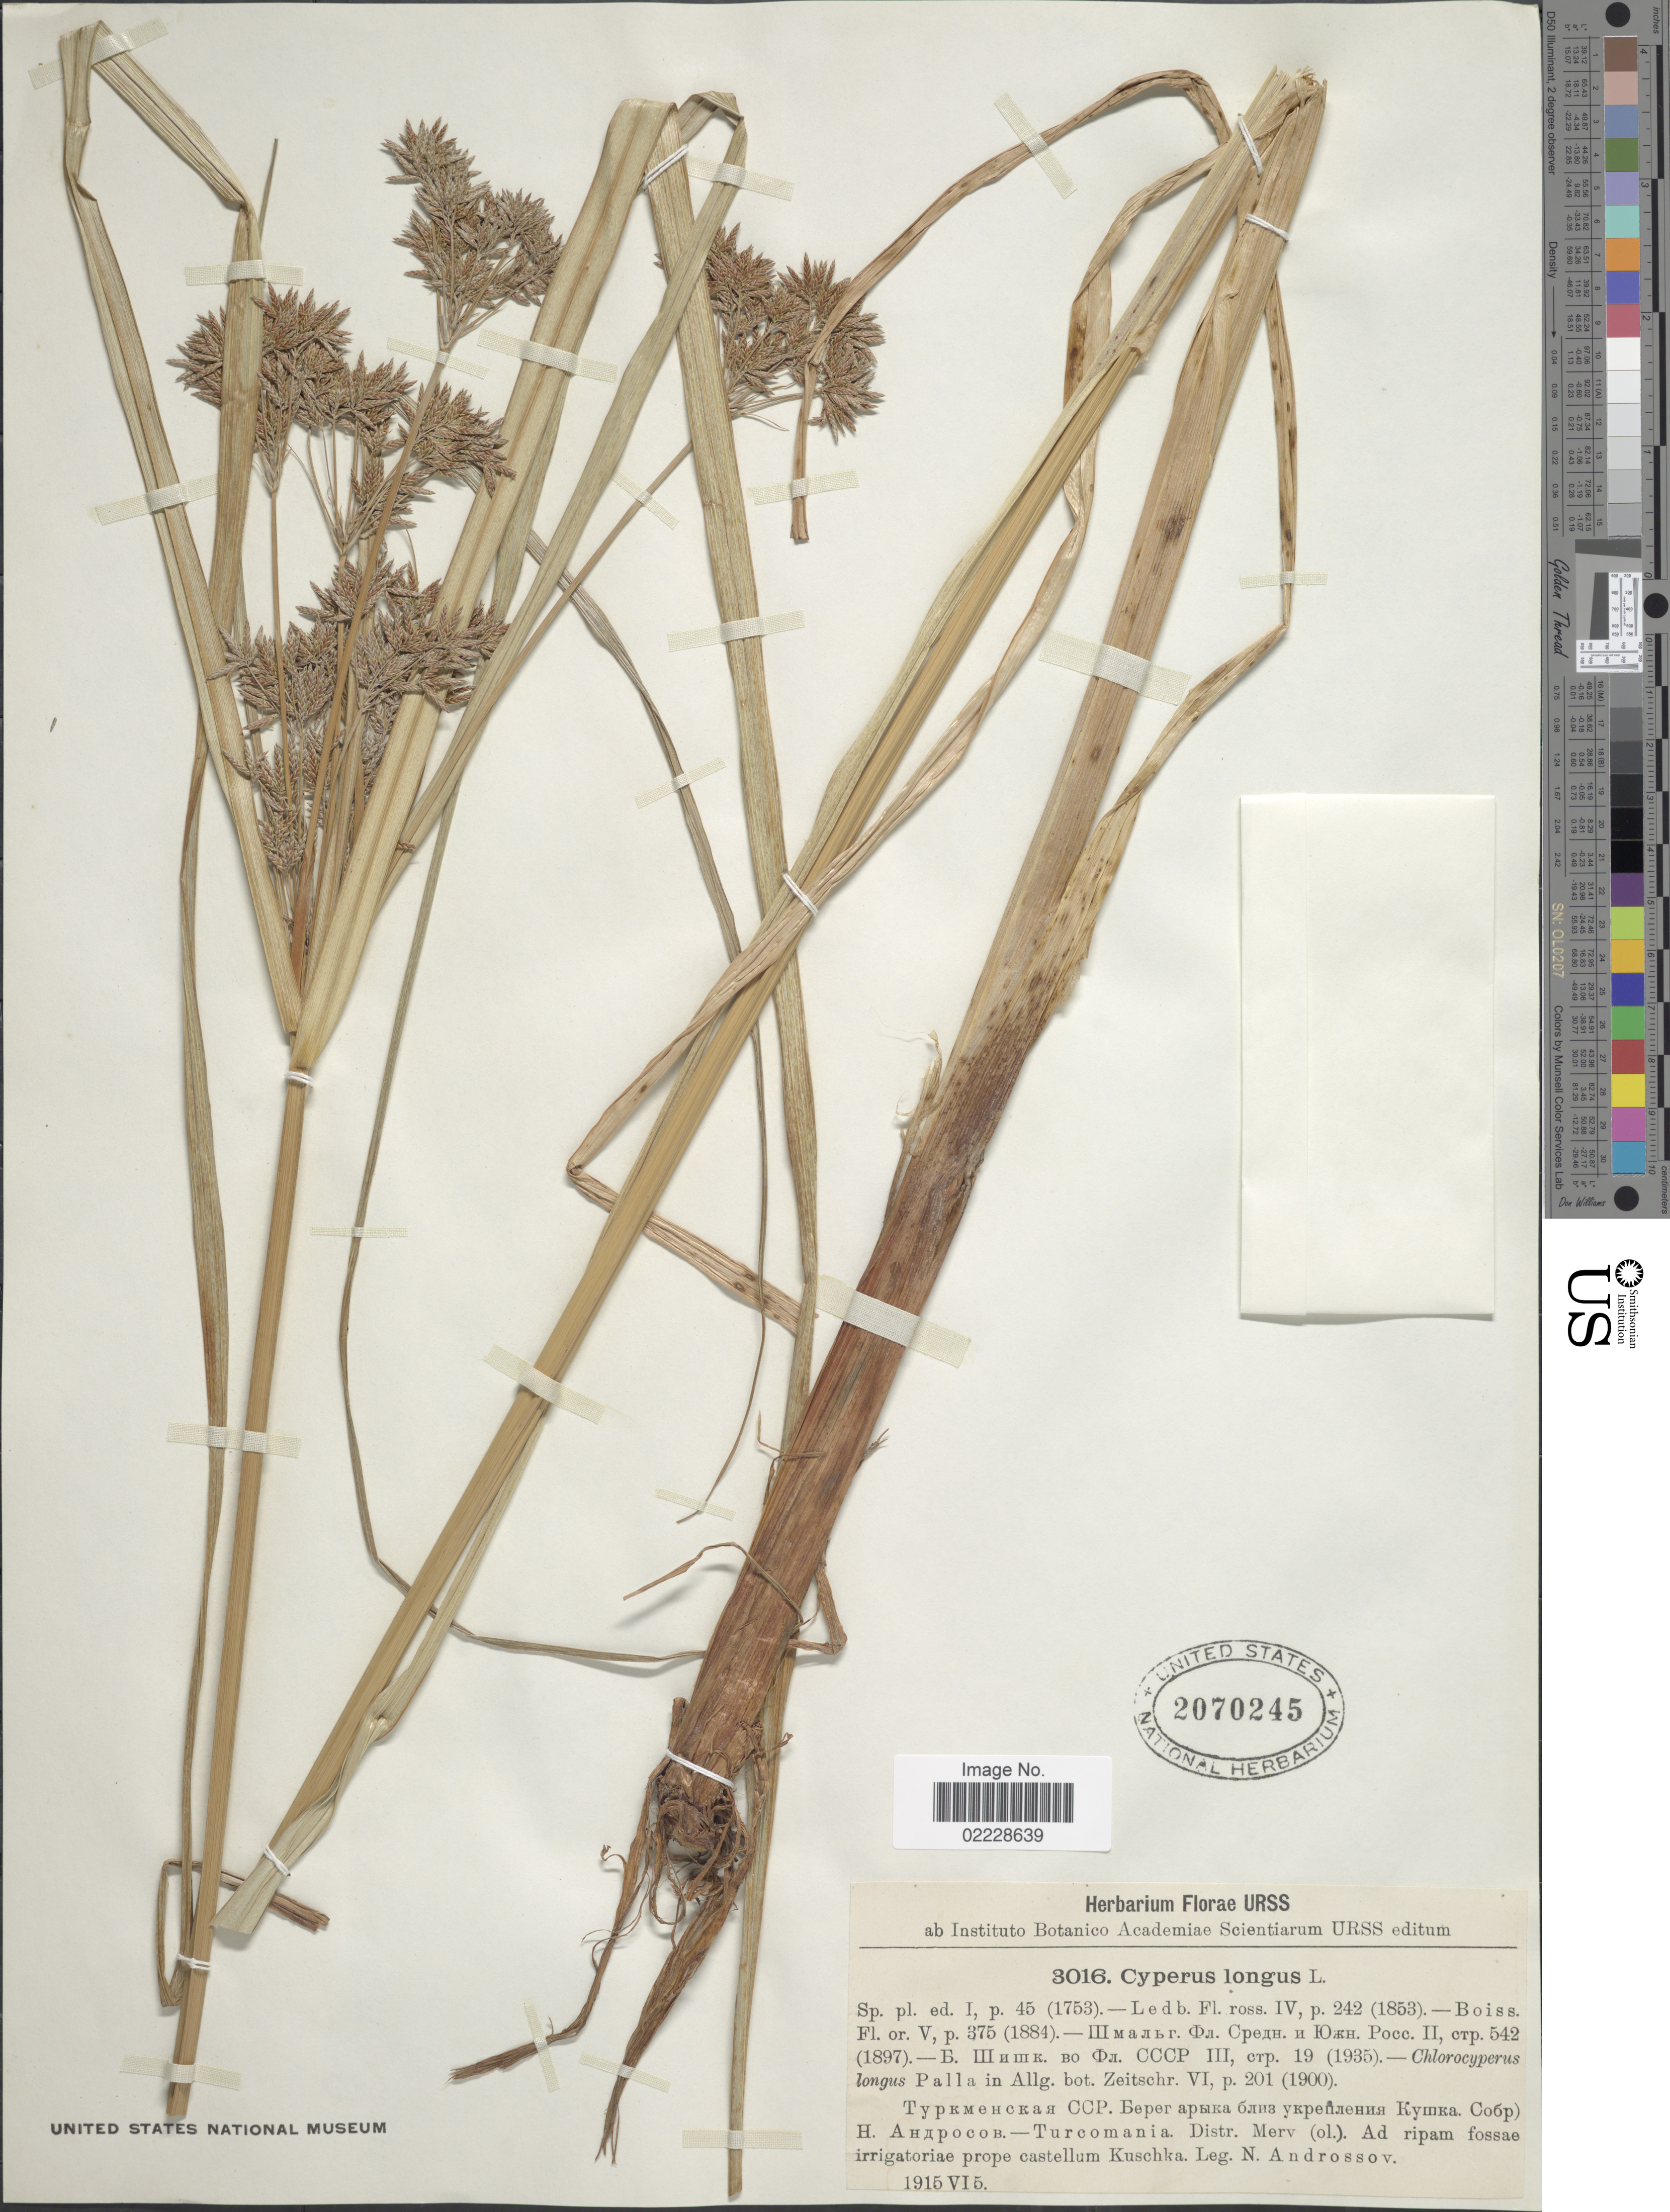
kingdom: Plantae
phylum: Tracheophyta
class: Liliopsida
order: Poales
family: Cyperaceae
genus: Cyperus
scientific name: Cyperus longus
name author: L.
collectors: N. Androssov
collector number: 3016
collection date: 1915-06-05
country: Turkmenistan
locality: Turcomania. Distr. Merv. (ol.)a Ad ripam fossae irrigatoriae prope castellum Kuschka.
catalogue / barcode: US 2070245